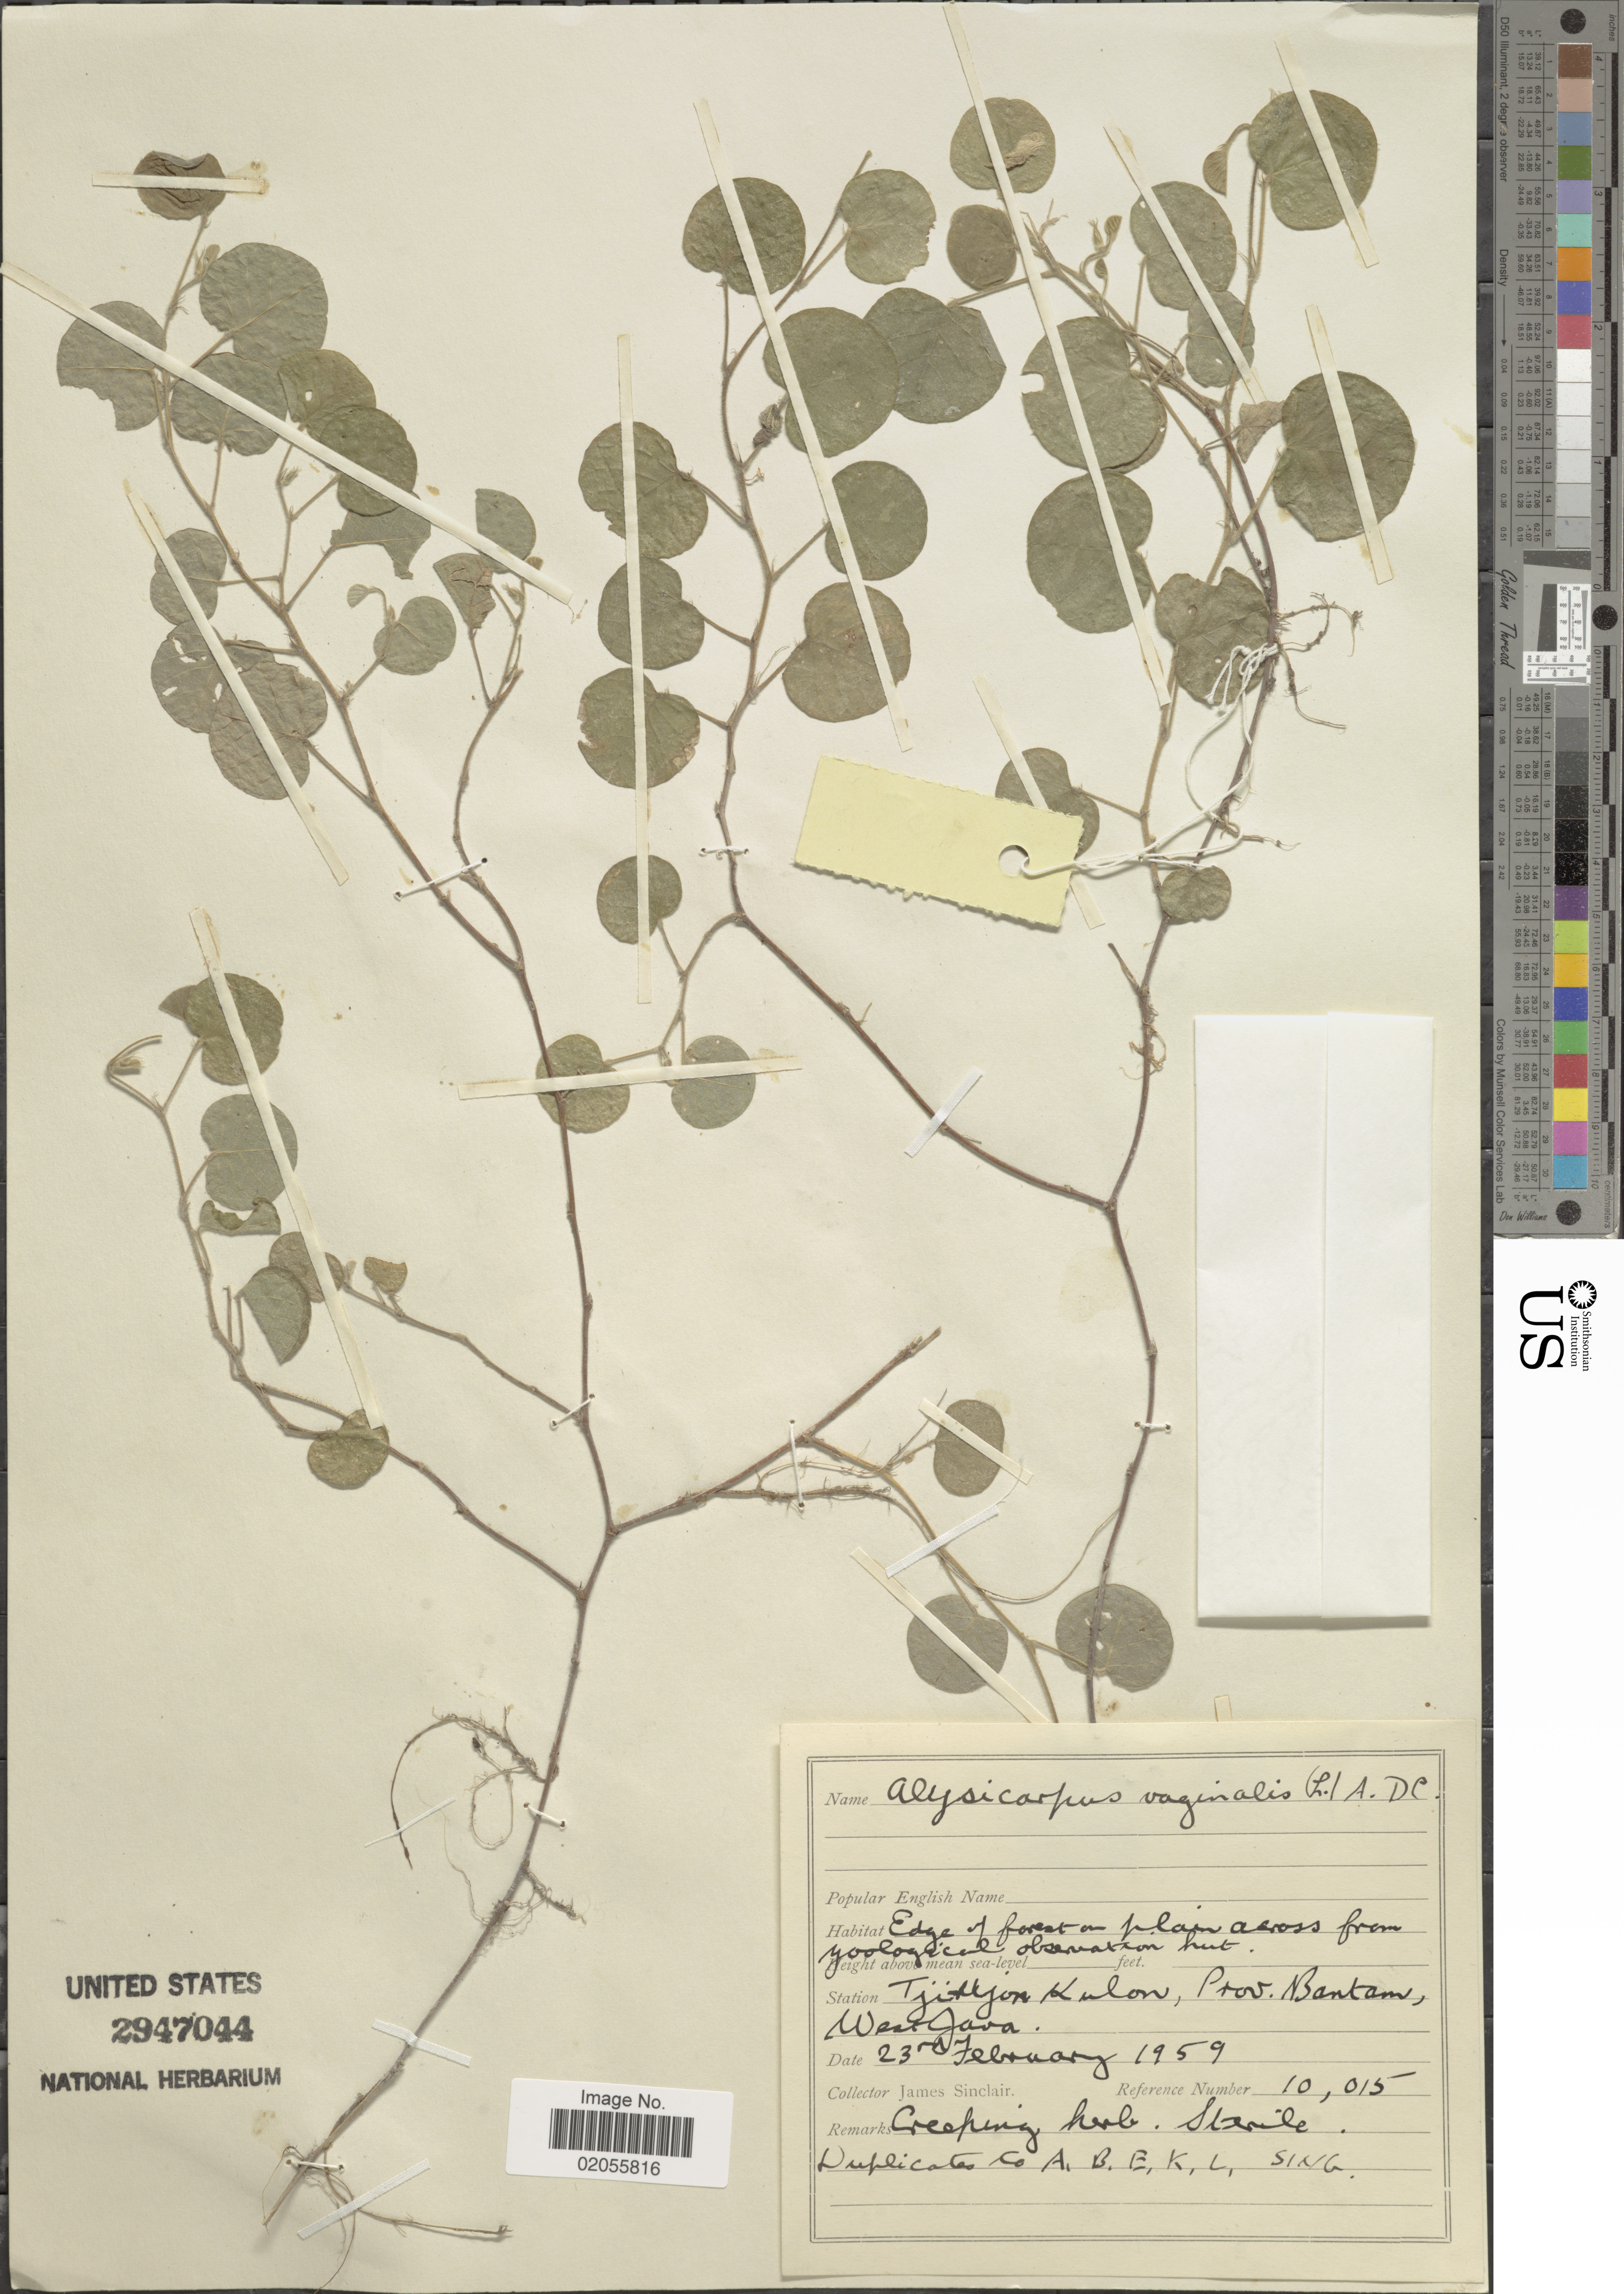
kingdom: Plantae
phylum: Tracheophyta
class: Magnoliopsida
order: Fabales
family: Fabaceae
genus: Alysicarpus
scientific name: Alysicarpus vaginalis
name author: (L.) DC.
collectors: J. Sinclair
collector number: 10015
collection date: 1959-02-23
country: Indonesia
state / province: Java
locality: Tjitkjon [interpreted] Kulon, Prov, Batan West Java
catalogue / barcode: US 2947044